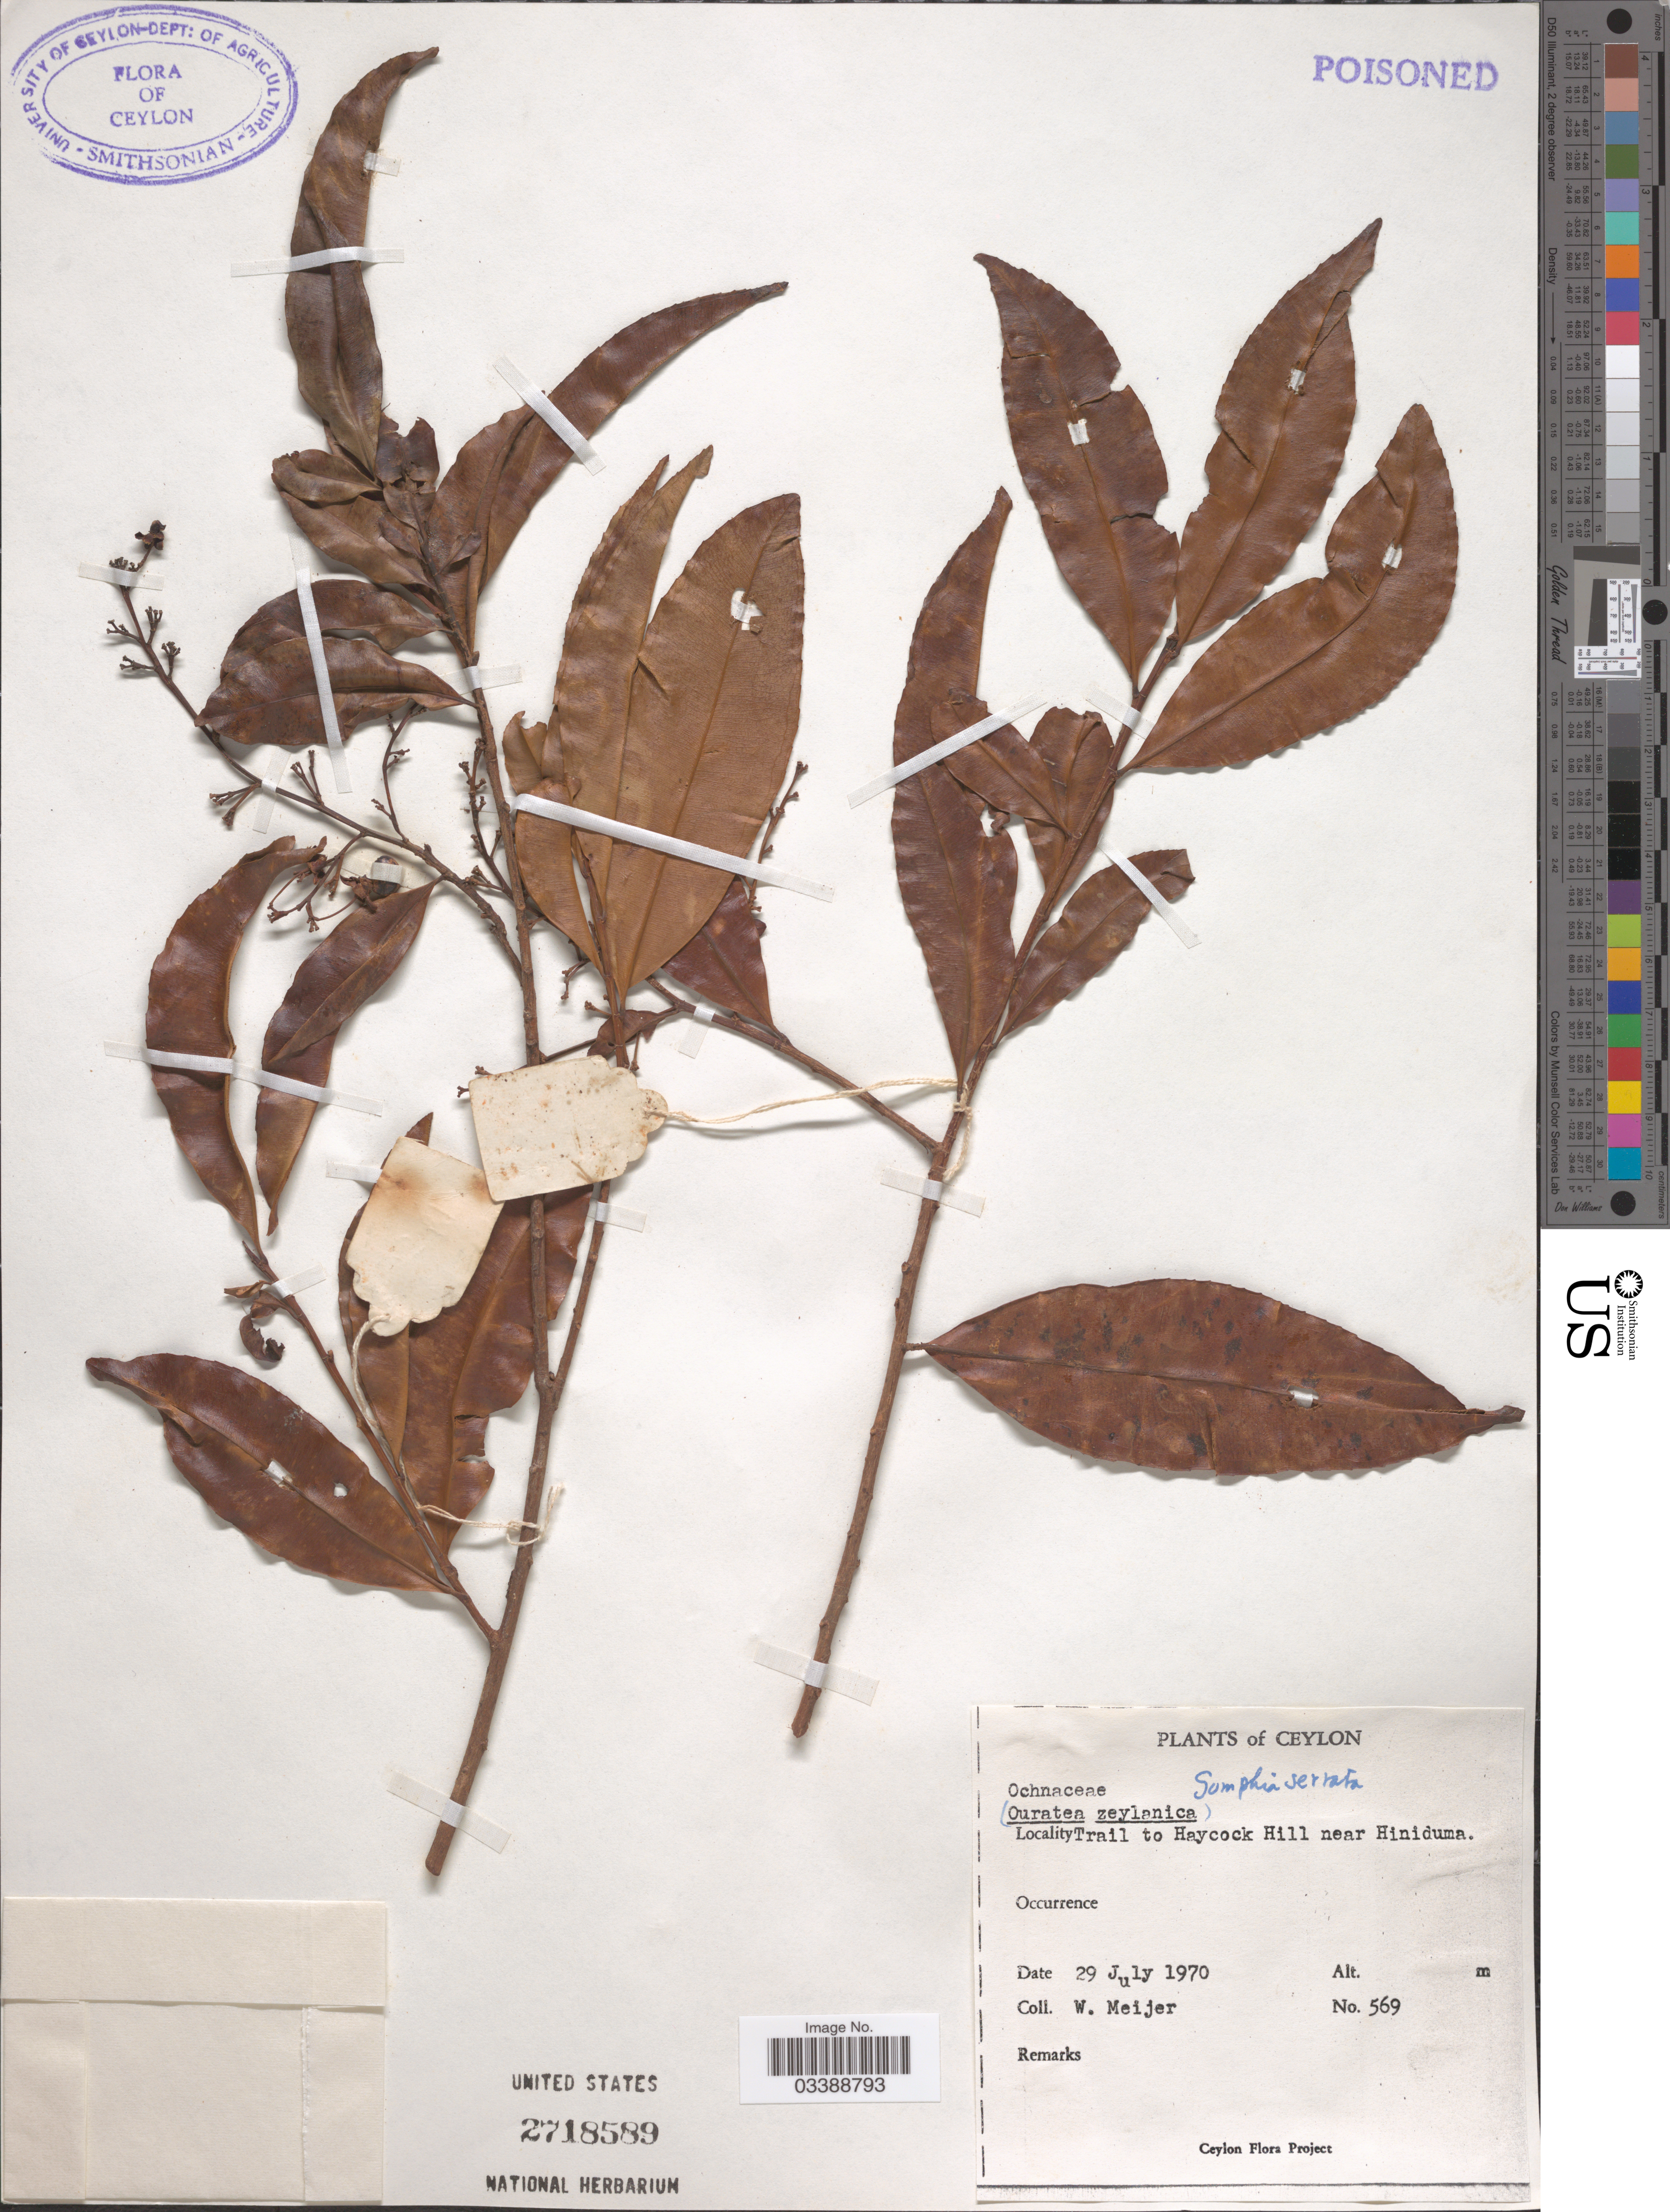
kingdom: Plantae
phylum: Tracheophyta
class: Magnoliopsida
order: Malpighiales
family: Ochnaceae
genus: Campylospermum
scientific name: Campylospermum serratum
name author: (Gaertn.) Bittrich & M.C.E. Amaral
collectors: W. Meijer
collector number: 569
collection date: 1970-07-29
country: Sri Lanka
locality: Ceylon. Trail to Haycock Hill near Hiniduma.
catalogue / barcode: US 2718589